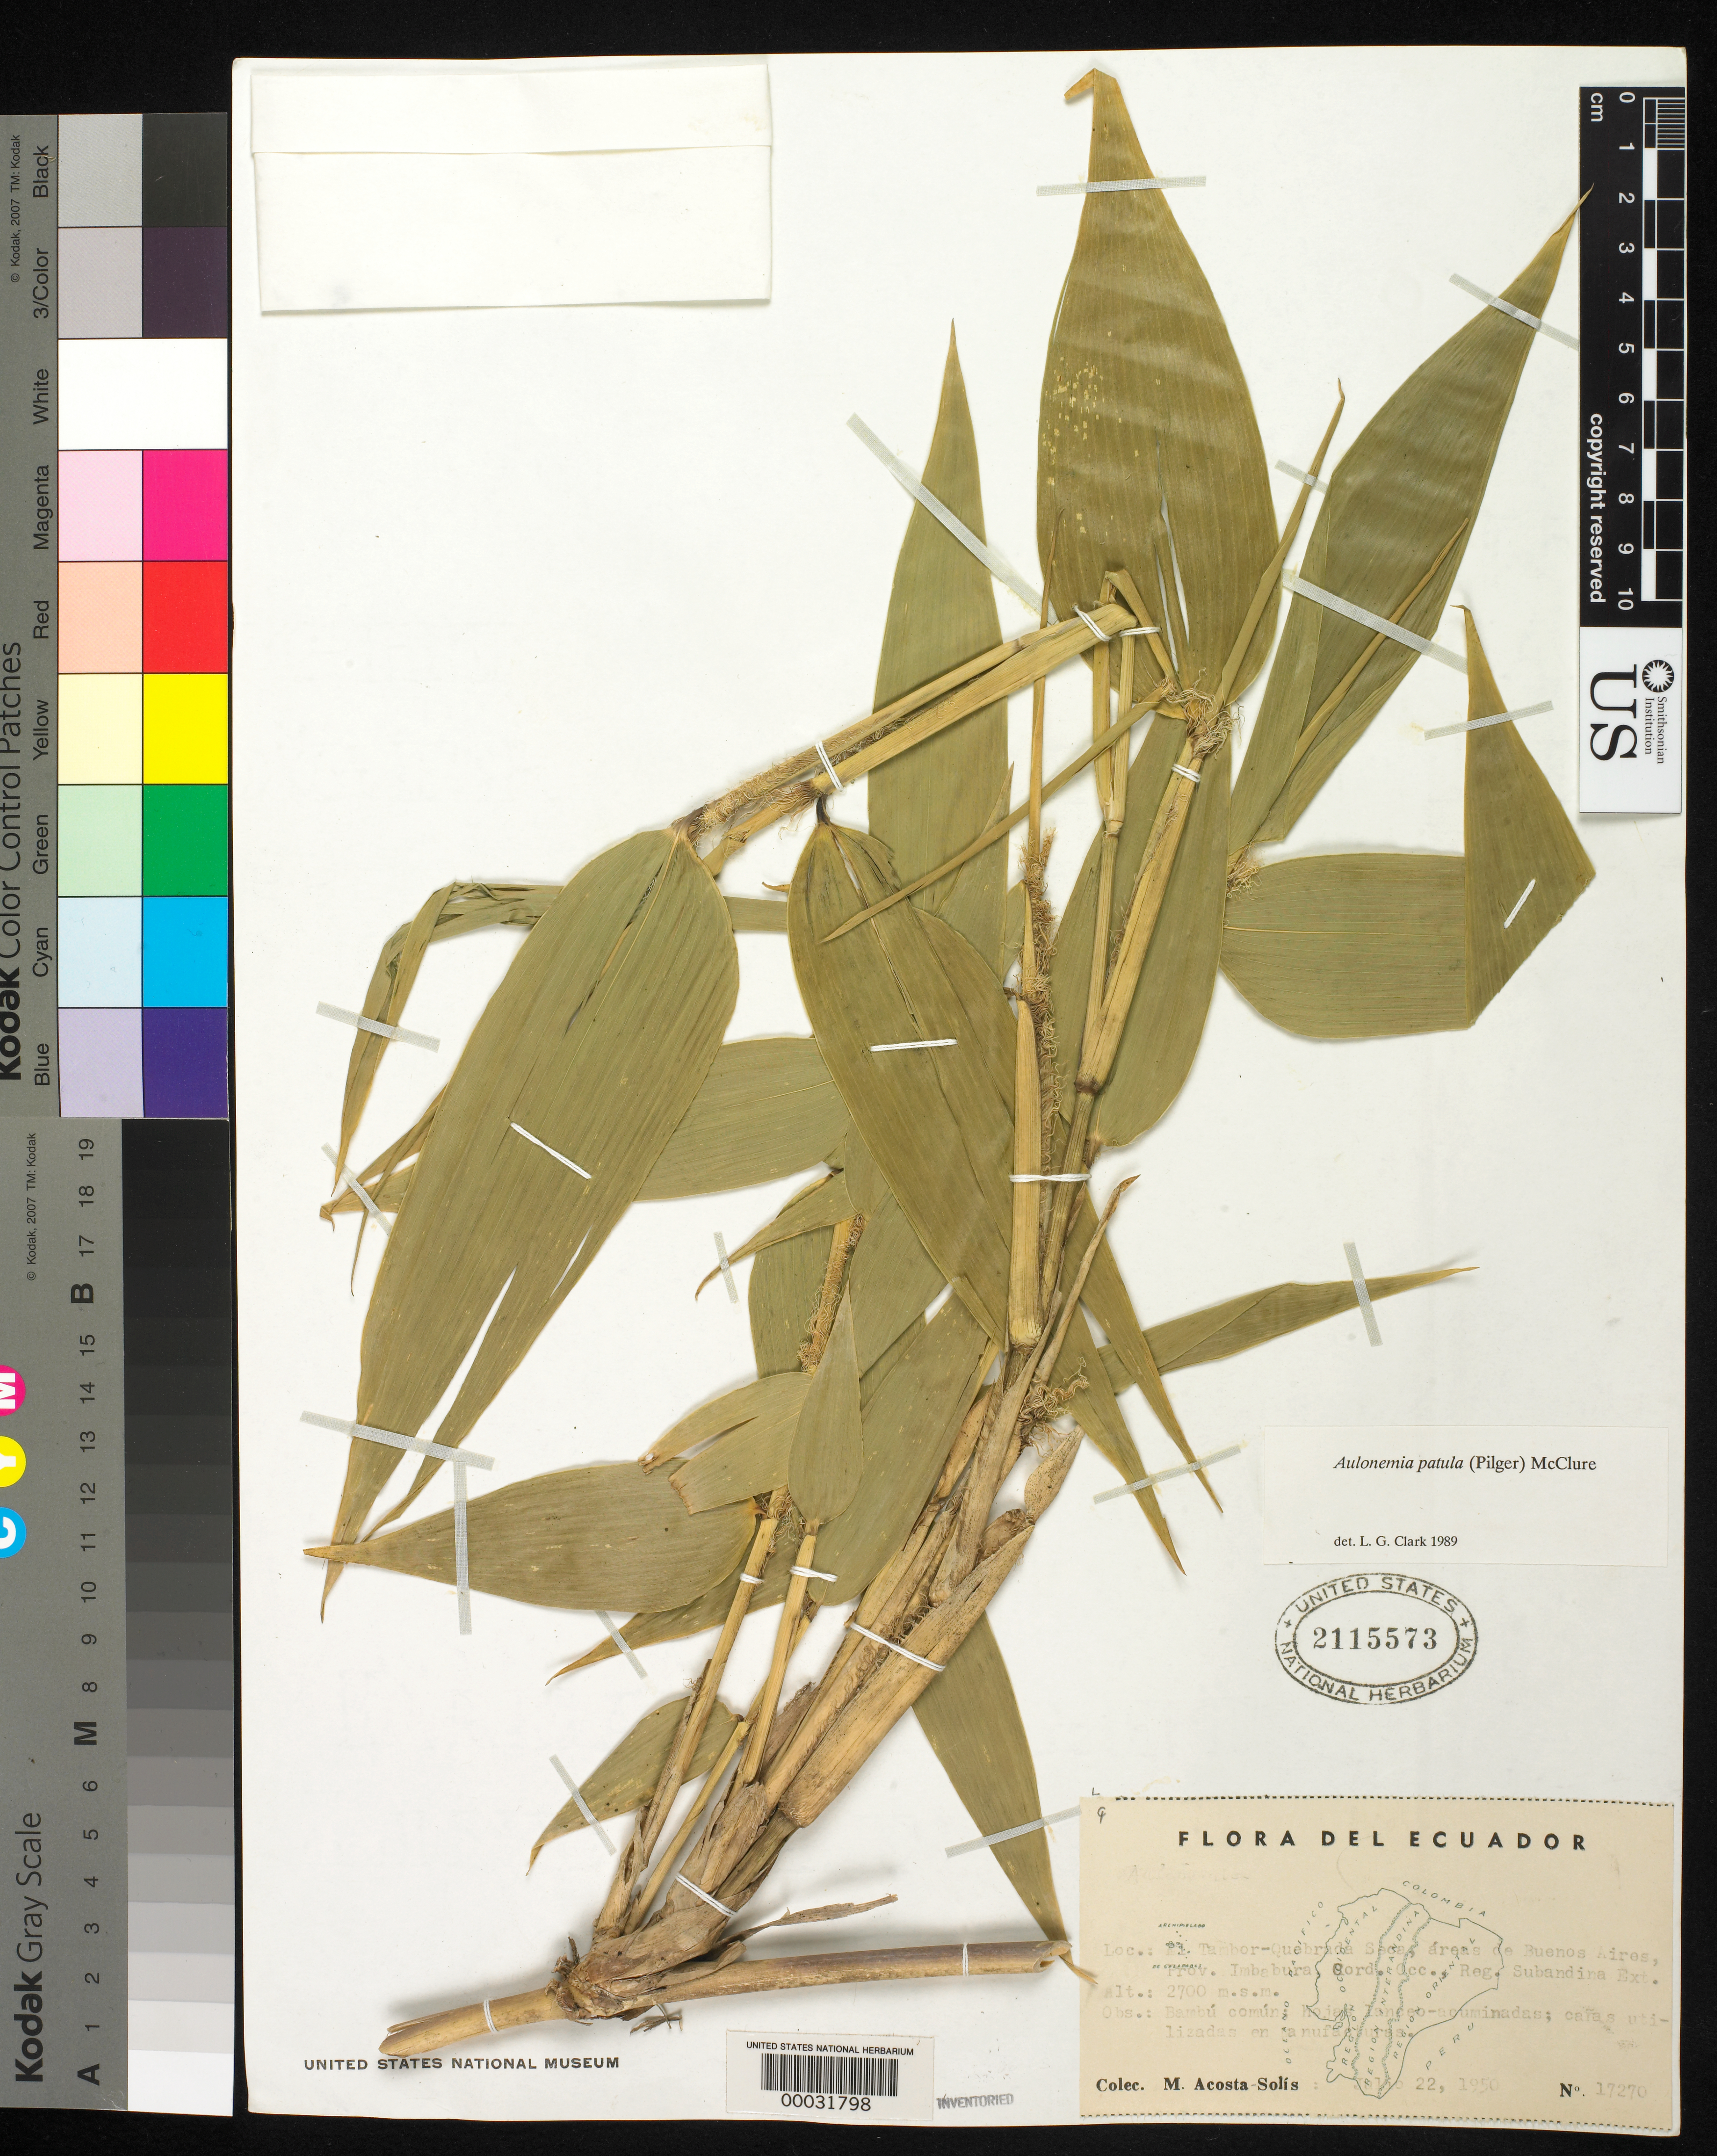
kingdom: Plantae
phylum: Tracheophyta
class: Liliopsida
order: Poales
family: Poaceae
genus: Aulonemia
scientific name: Aulonemia patula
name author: (Pilg.) McClure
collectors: M. Acosta Solis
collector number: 17270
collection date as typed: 22 Jul 1950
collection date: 1950-07-22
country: Ecuador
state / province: Imbabura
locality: El Tambor-Quebrada Seca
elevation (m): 2700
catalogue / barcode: US 2115573